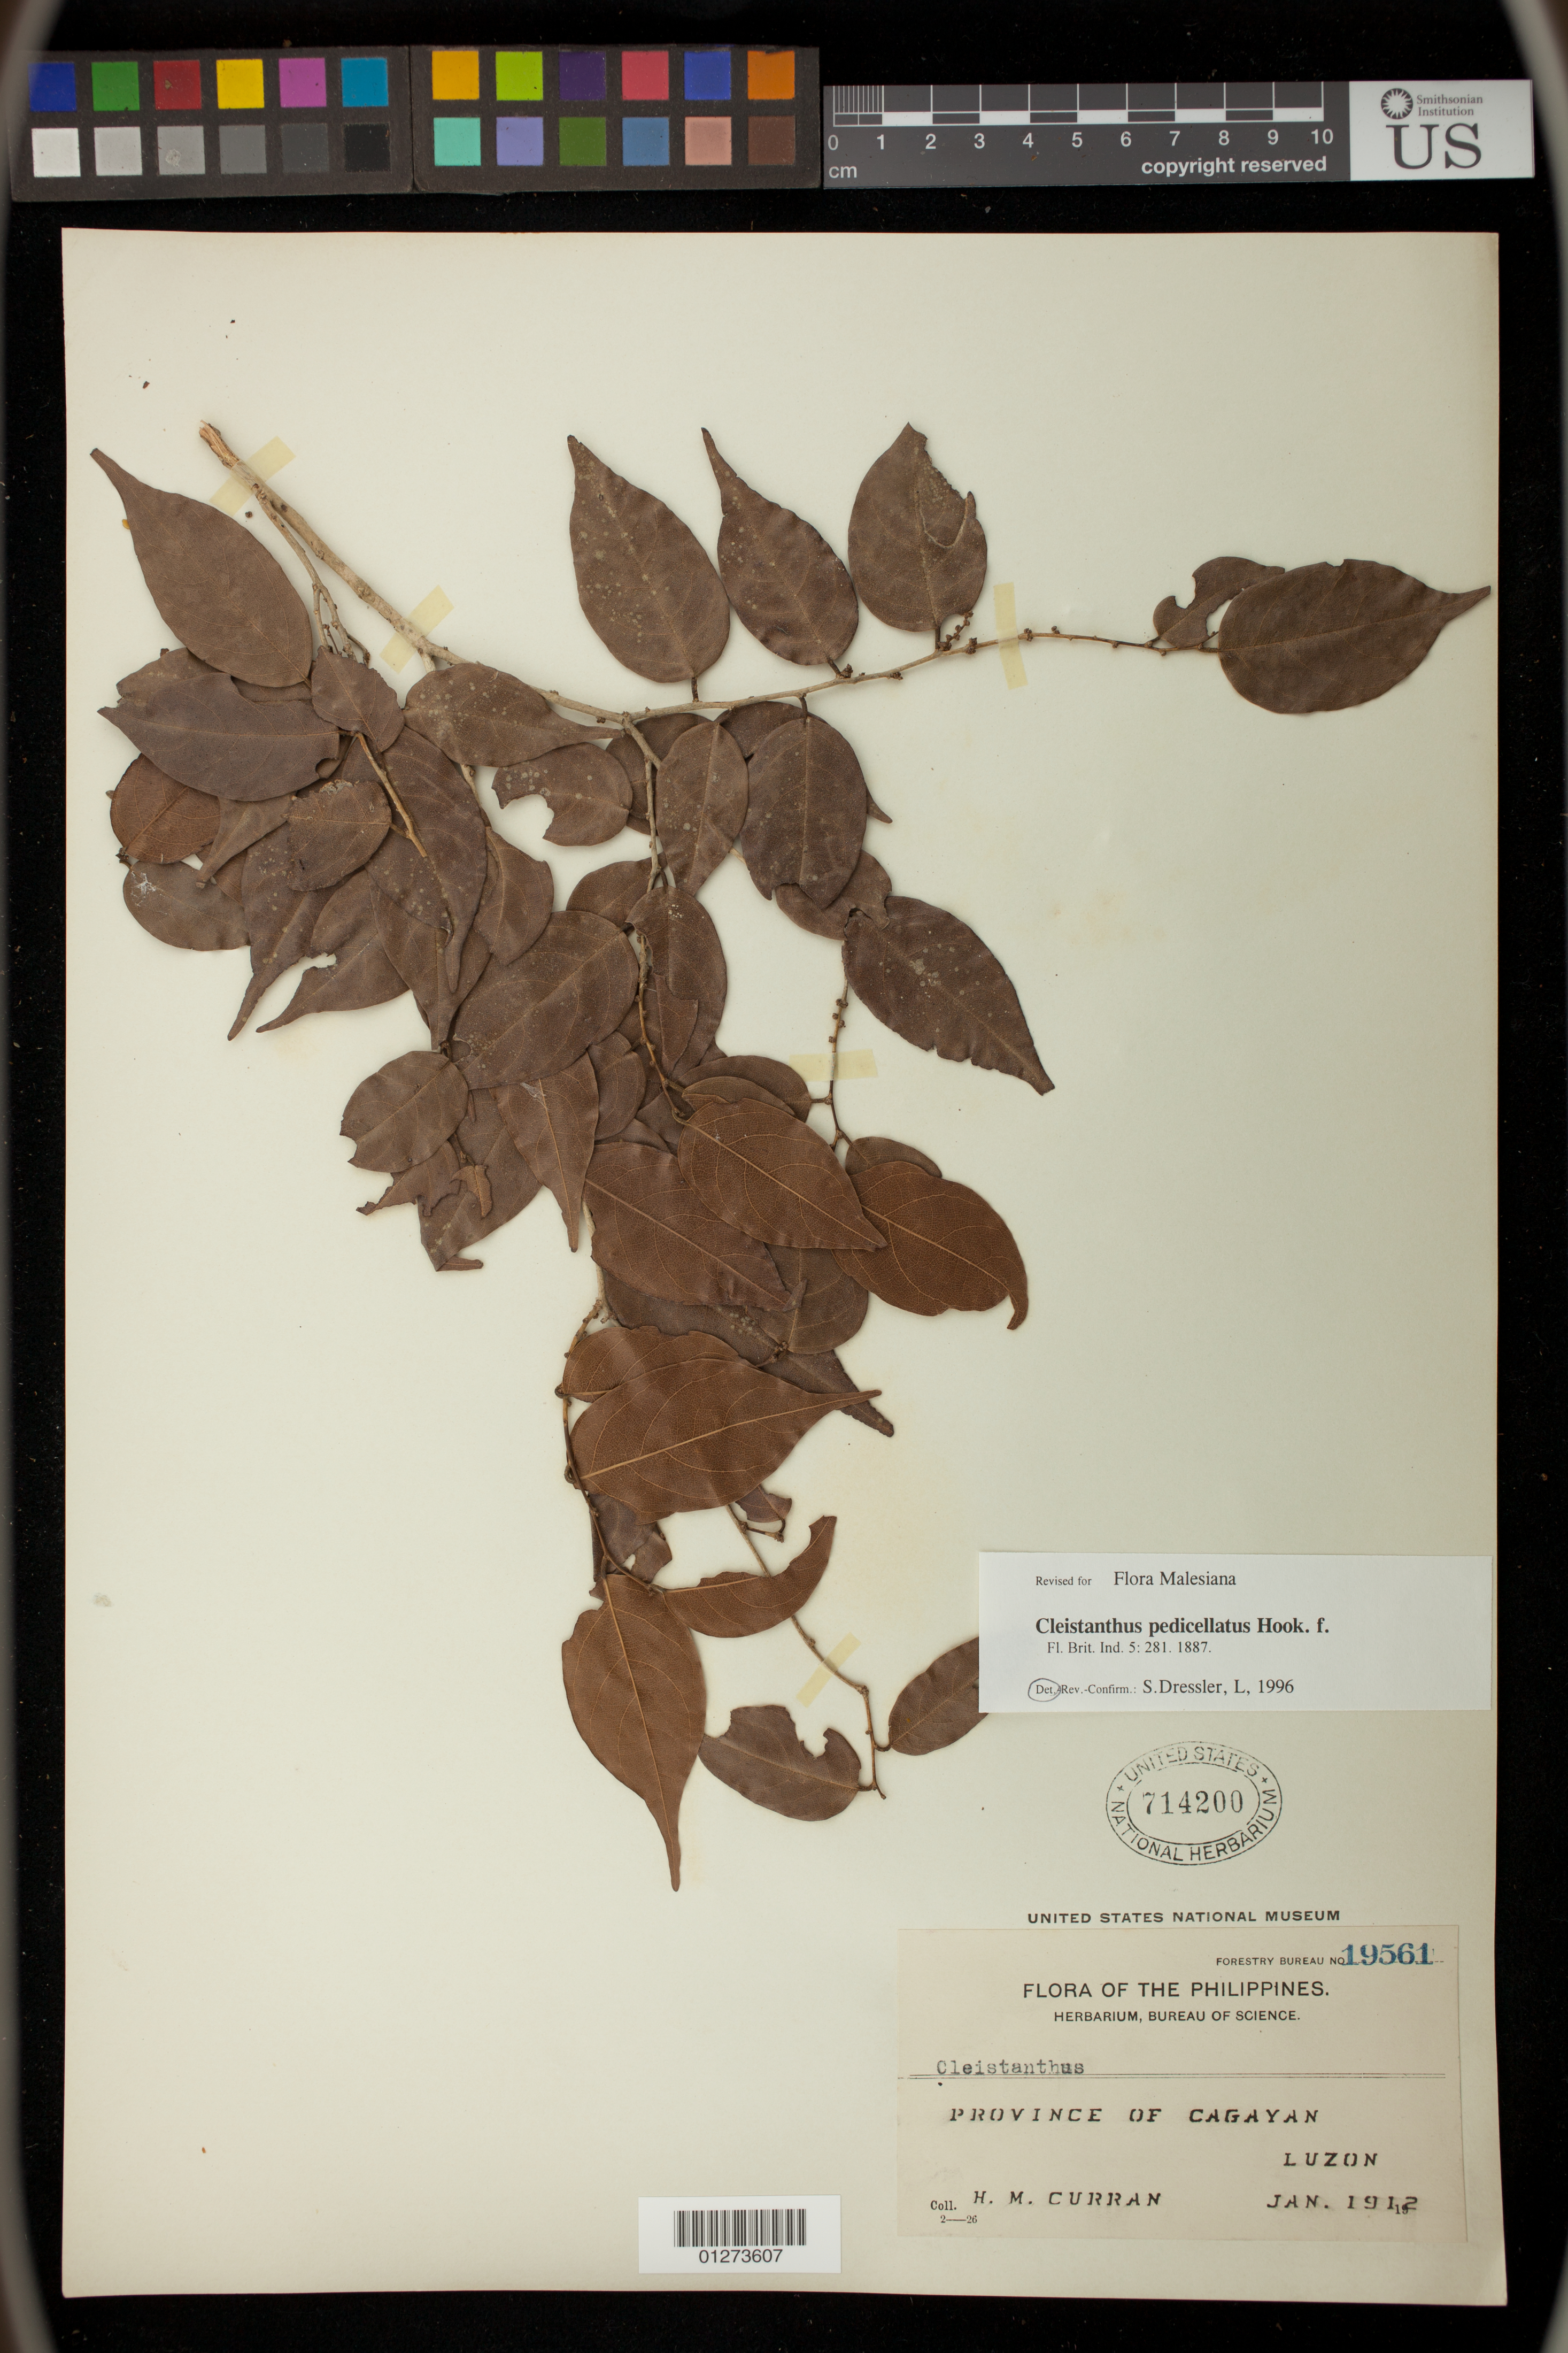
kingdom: Plantae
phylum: Tracheophyta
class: Magnoliopsida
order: Malpighiales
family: Phyllanthaceae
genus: Cleistanthus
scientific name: Cleistanthus pedicellatus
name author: Hook. f.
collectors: H. M. Curran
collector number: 19561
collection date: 1912-01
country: Philippines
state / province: Cagayan Valley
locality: Province of Cagayan,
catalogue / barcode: US 714200